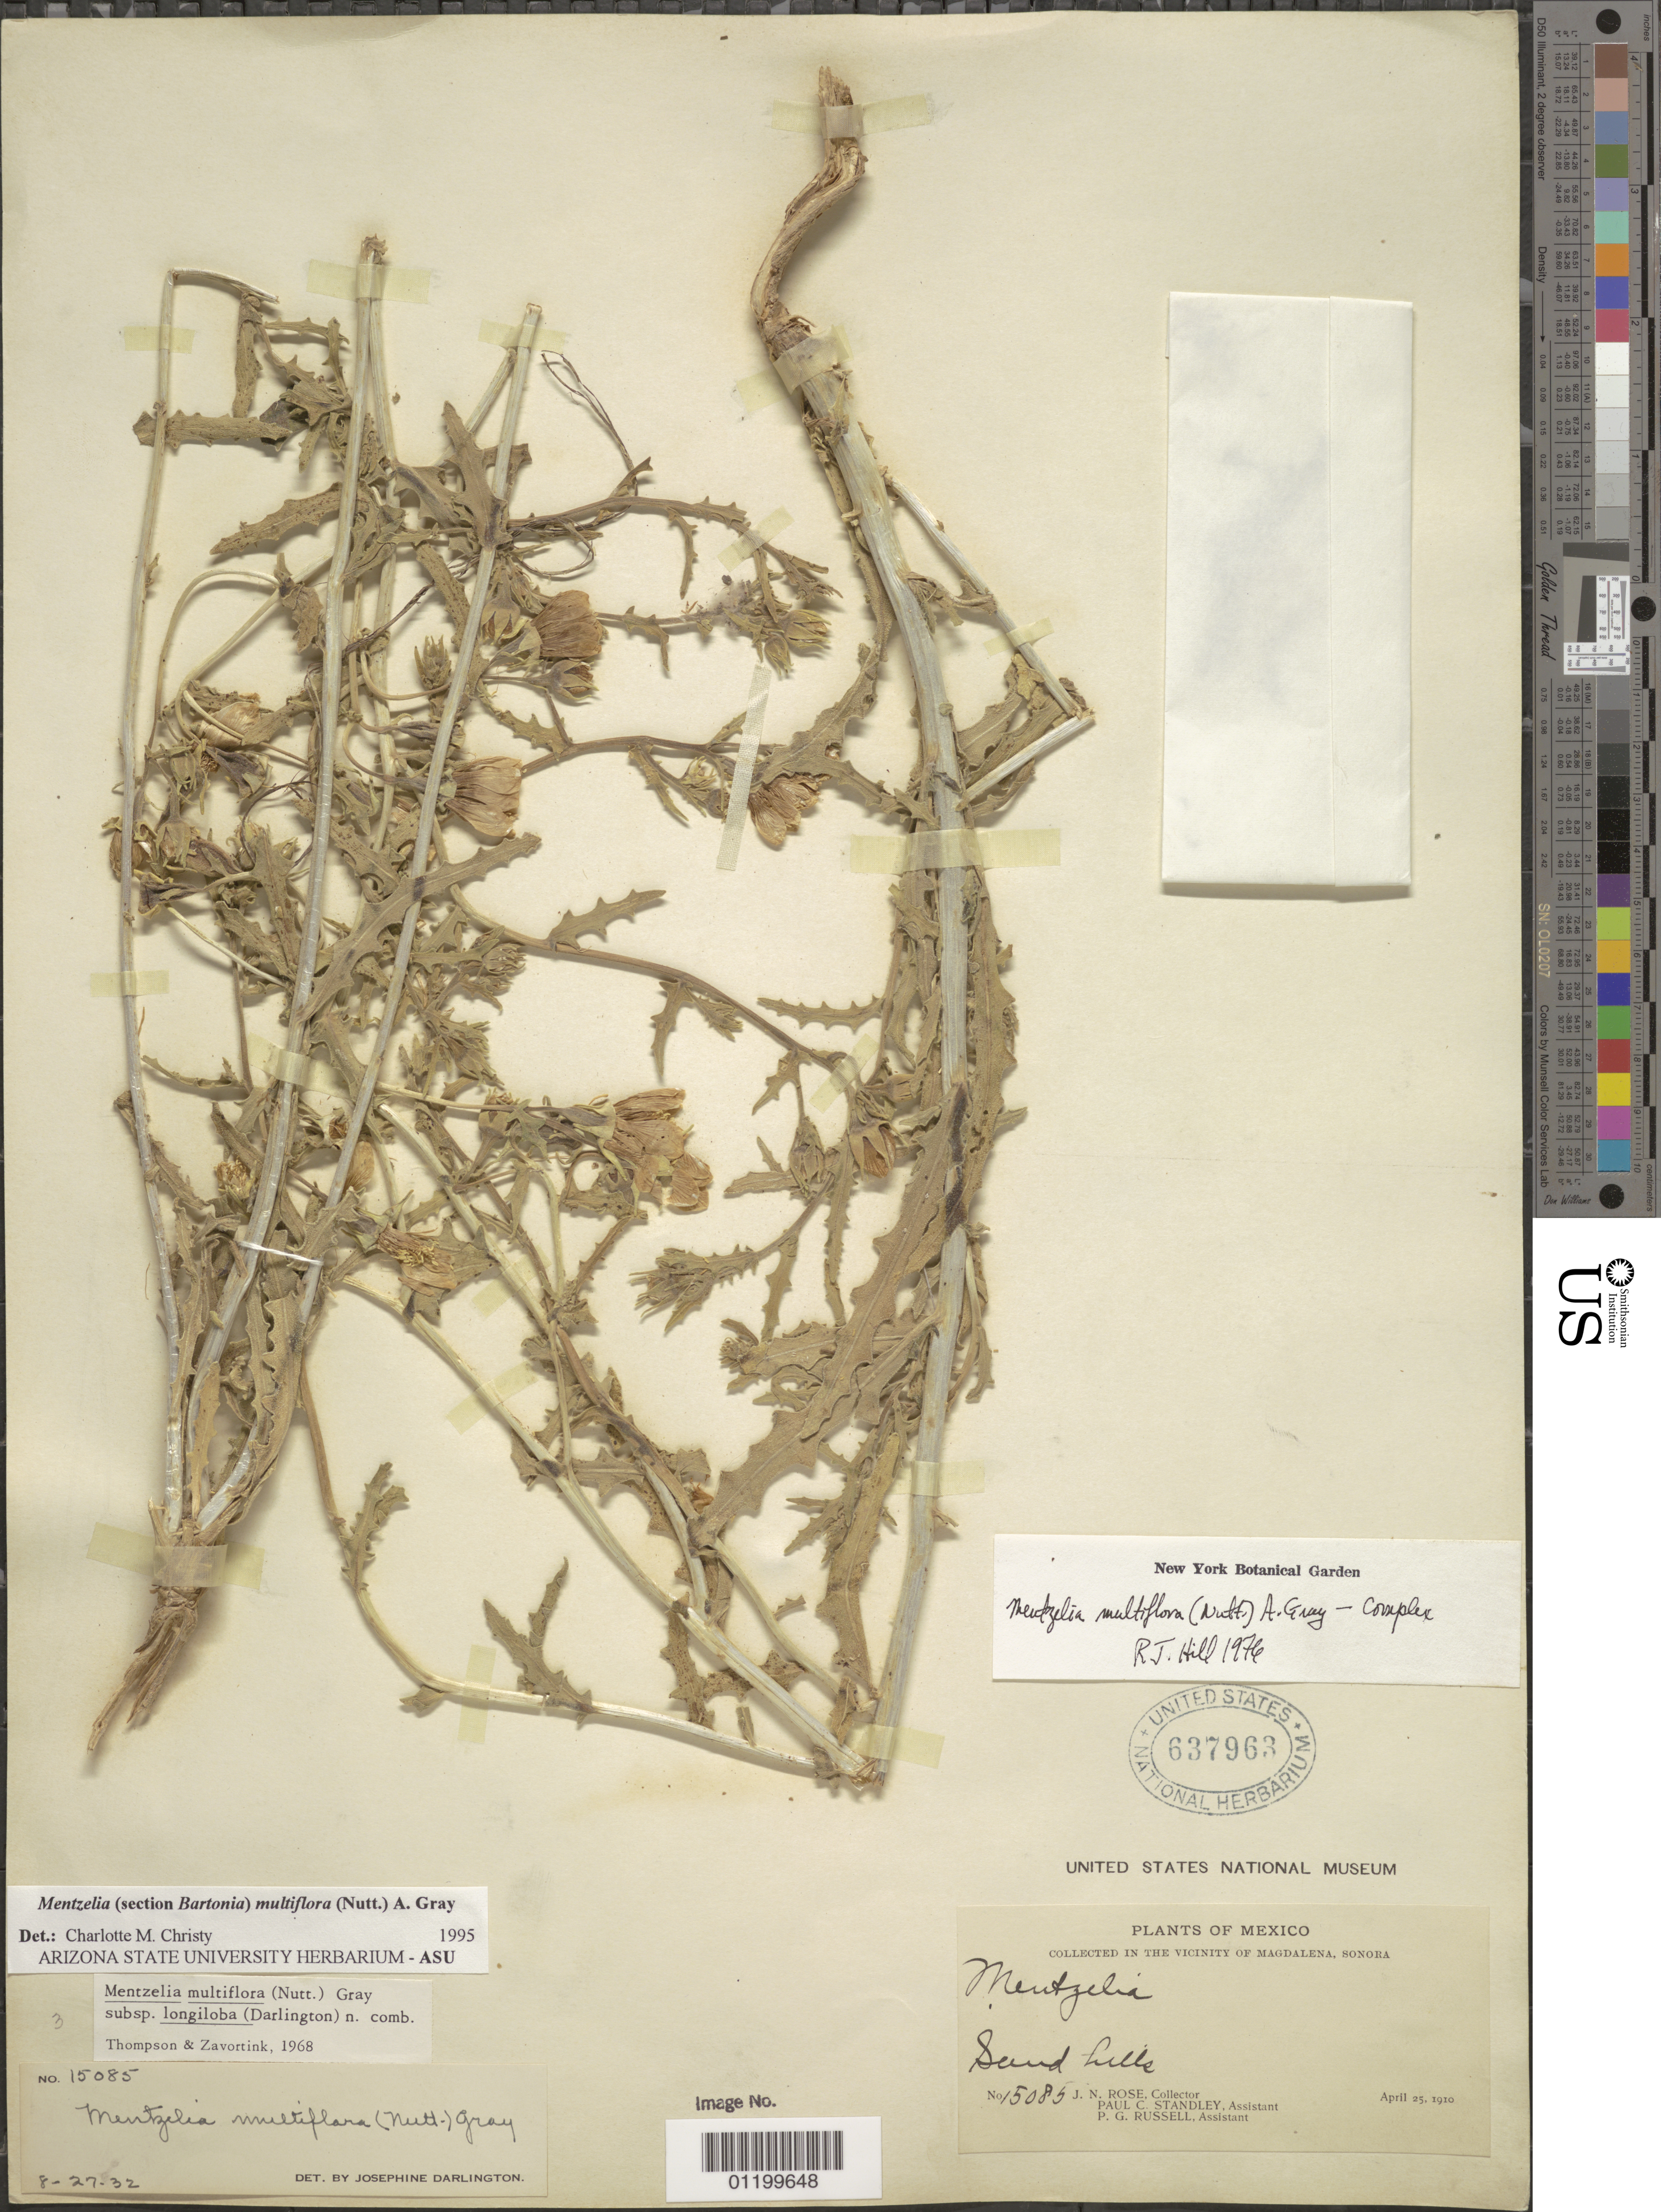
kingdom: Plantae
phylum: Tracheophyta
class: Magnoliopsida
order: Cornales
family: Loasaceae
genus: Mentzelia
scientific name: Mentzelia multiflora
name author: (Nutt.) A. Gray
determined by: Christy, C. M.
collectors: J. N. Rose, P. C. Standley & P. G. Russell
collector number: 15085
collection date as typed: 25 Apr 1910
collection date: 1910-04-25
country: Mexico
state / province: Sonora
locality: In the vicinity of Magdalena, Sonora.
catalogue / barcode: US 637963